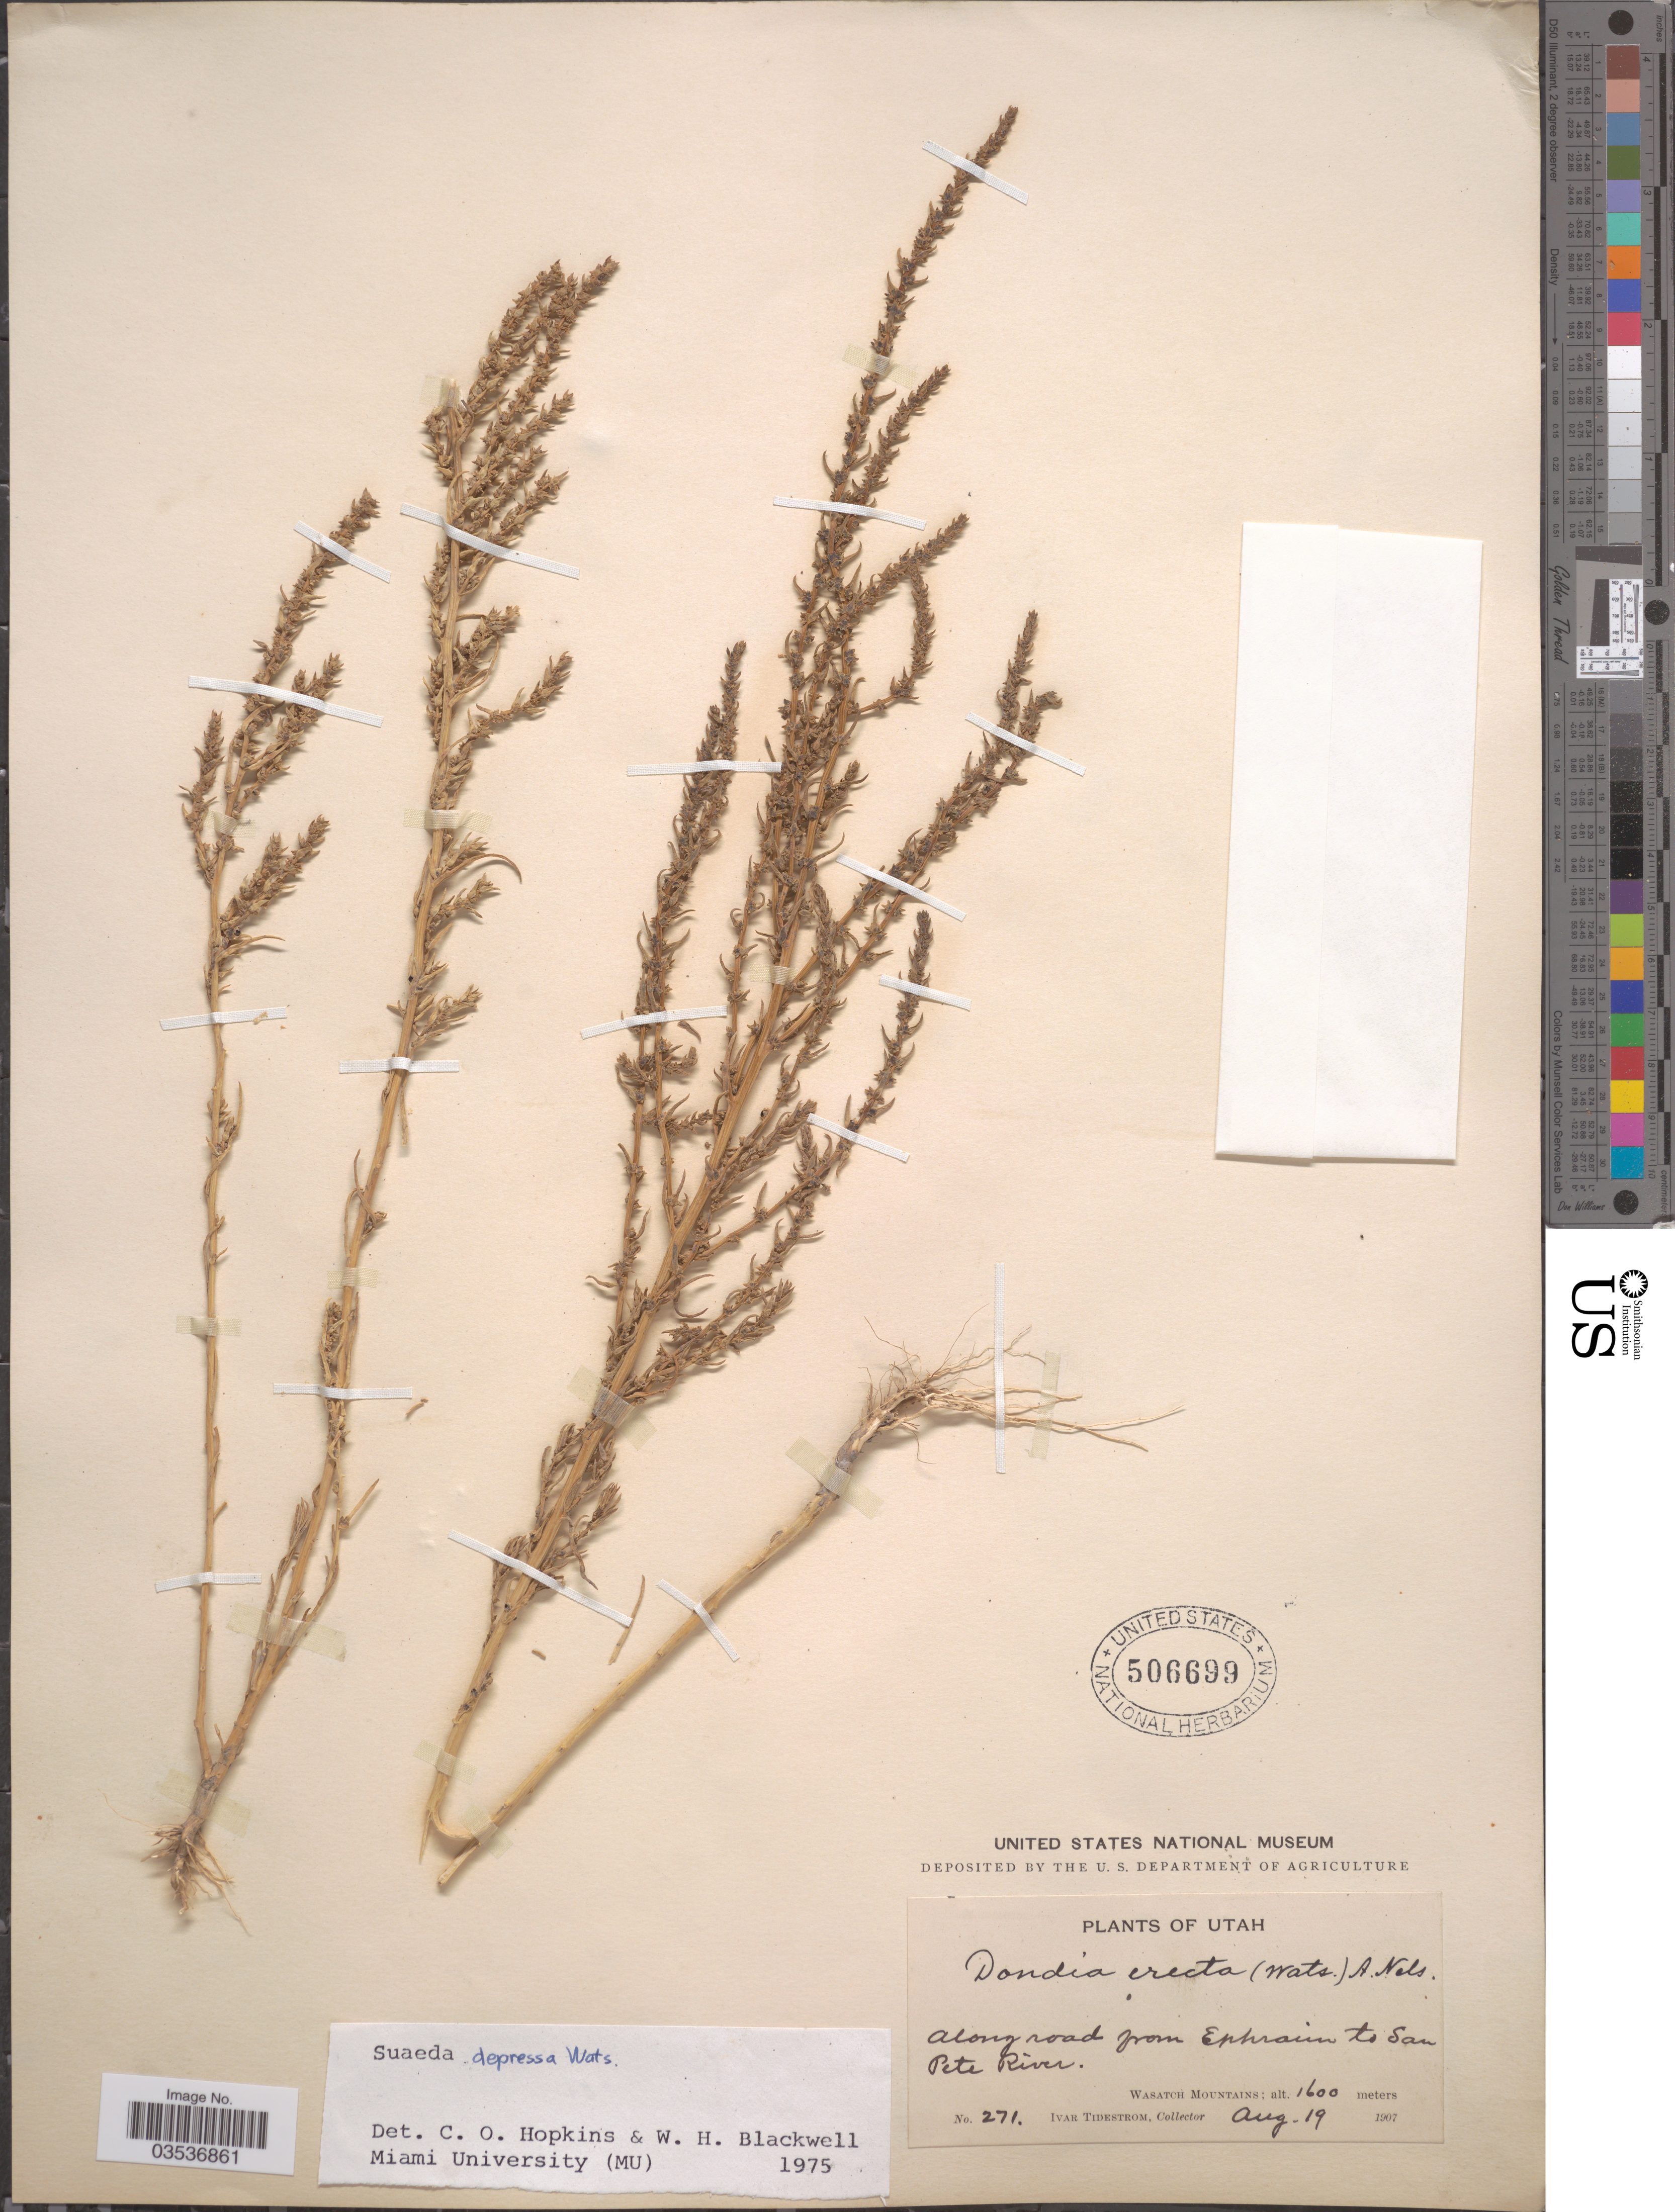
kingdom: Plantae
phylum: Tracheophyta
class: Magnoliopsida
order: Caryophyllales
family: Amaranthaceae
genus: Suaeda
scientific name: Suaeda depressa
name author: (Pursh) S. Watson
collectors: I. F. Tidestrom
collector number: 271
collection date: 1907-08-19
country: United States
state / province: Utah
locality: Along road from Ephraim to San Pete River. Wasatch Mountains.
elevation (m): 1600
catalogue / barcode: US 506699